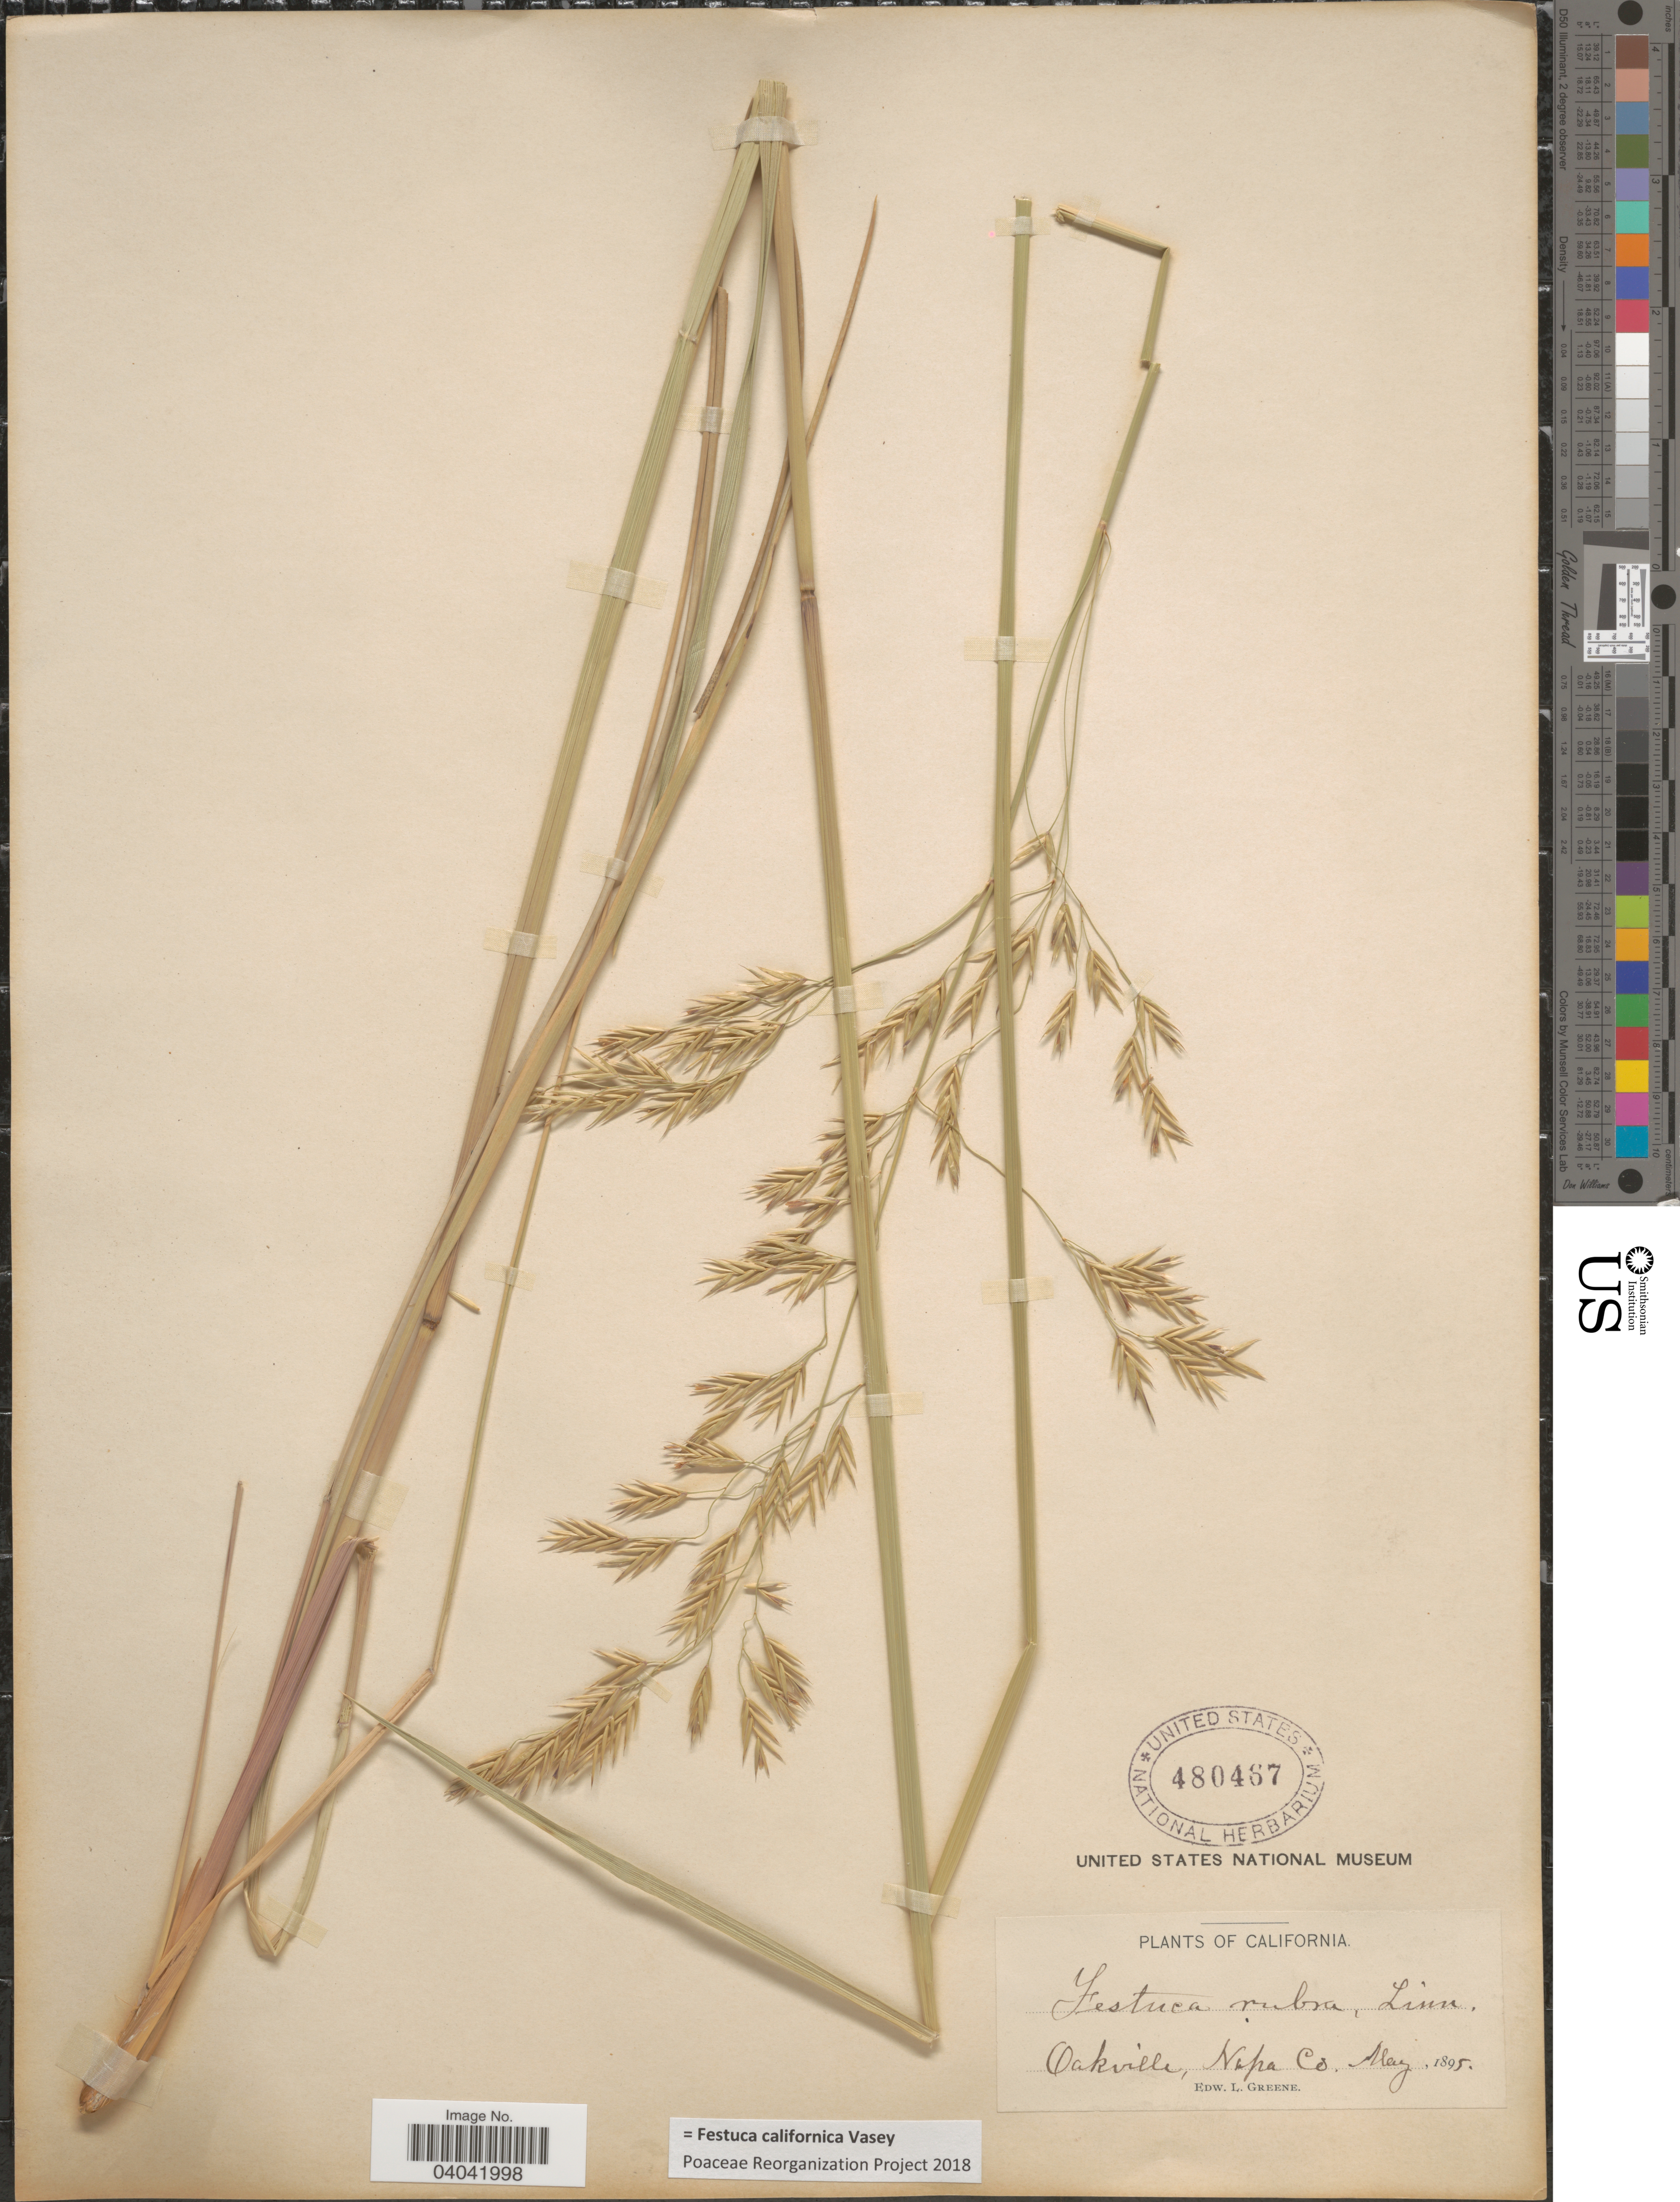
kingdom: Plantae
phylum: Tracheophyta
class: Liliopsida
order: Poales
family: Poaceae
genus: Festuca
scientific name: Festuca californica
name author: Vasey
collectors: E. L. Greene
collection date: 1895-05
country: United States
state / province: California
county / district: Napa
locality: Oakville, Napa Co.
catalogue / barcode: US 480467